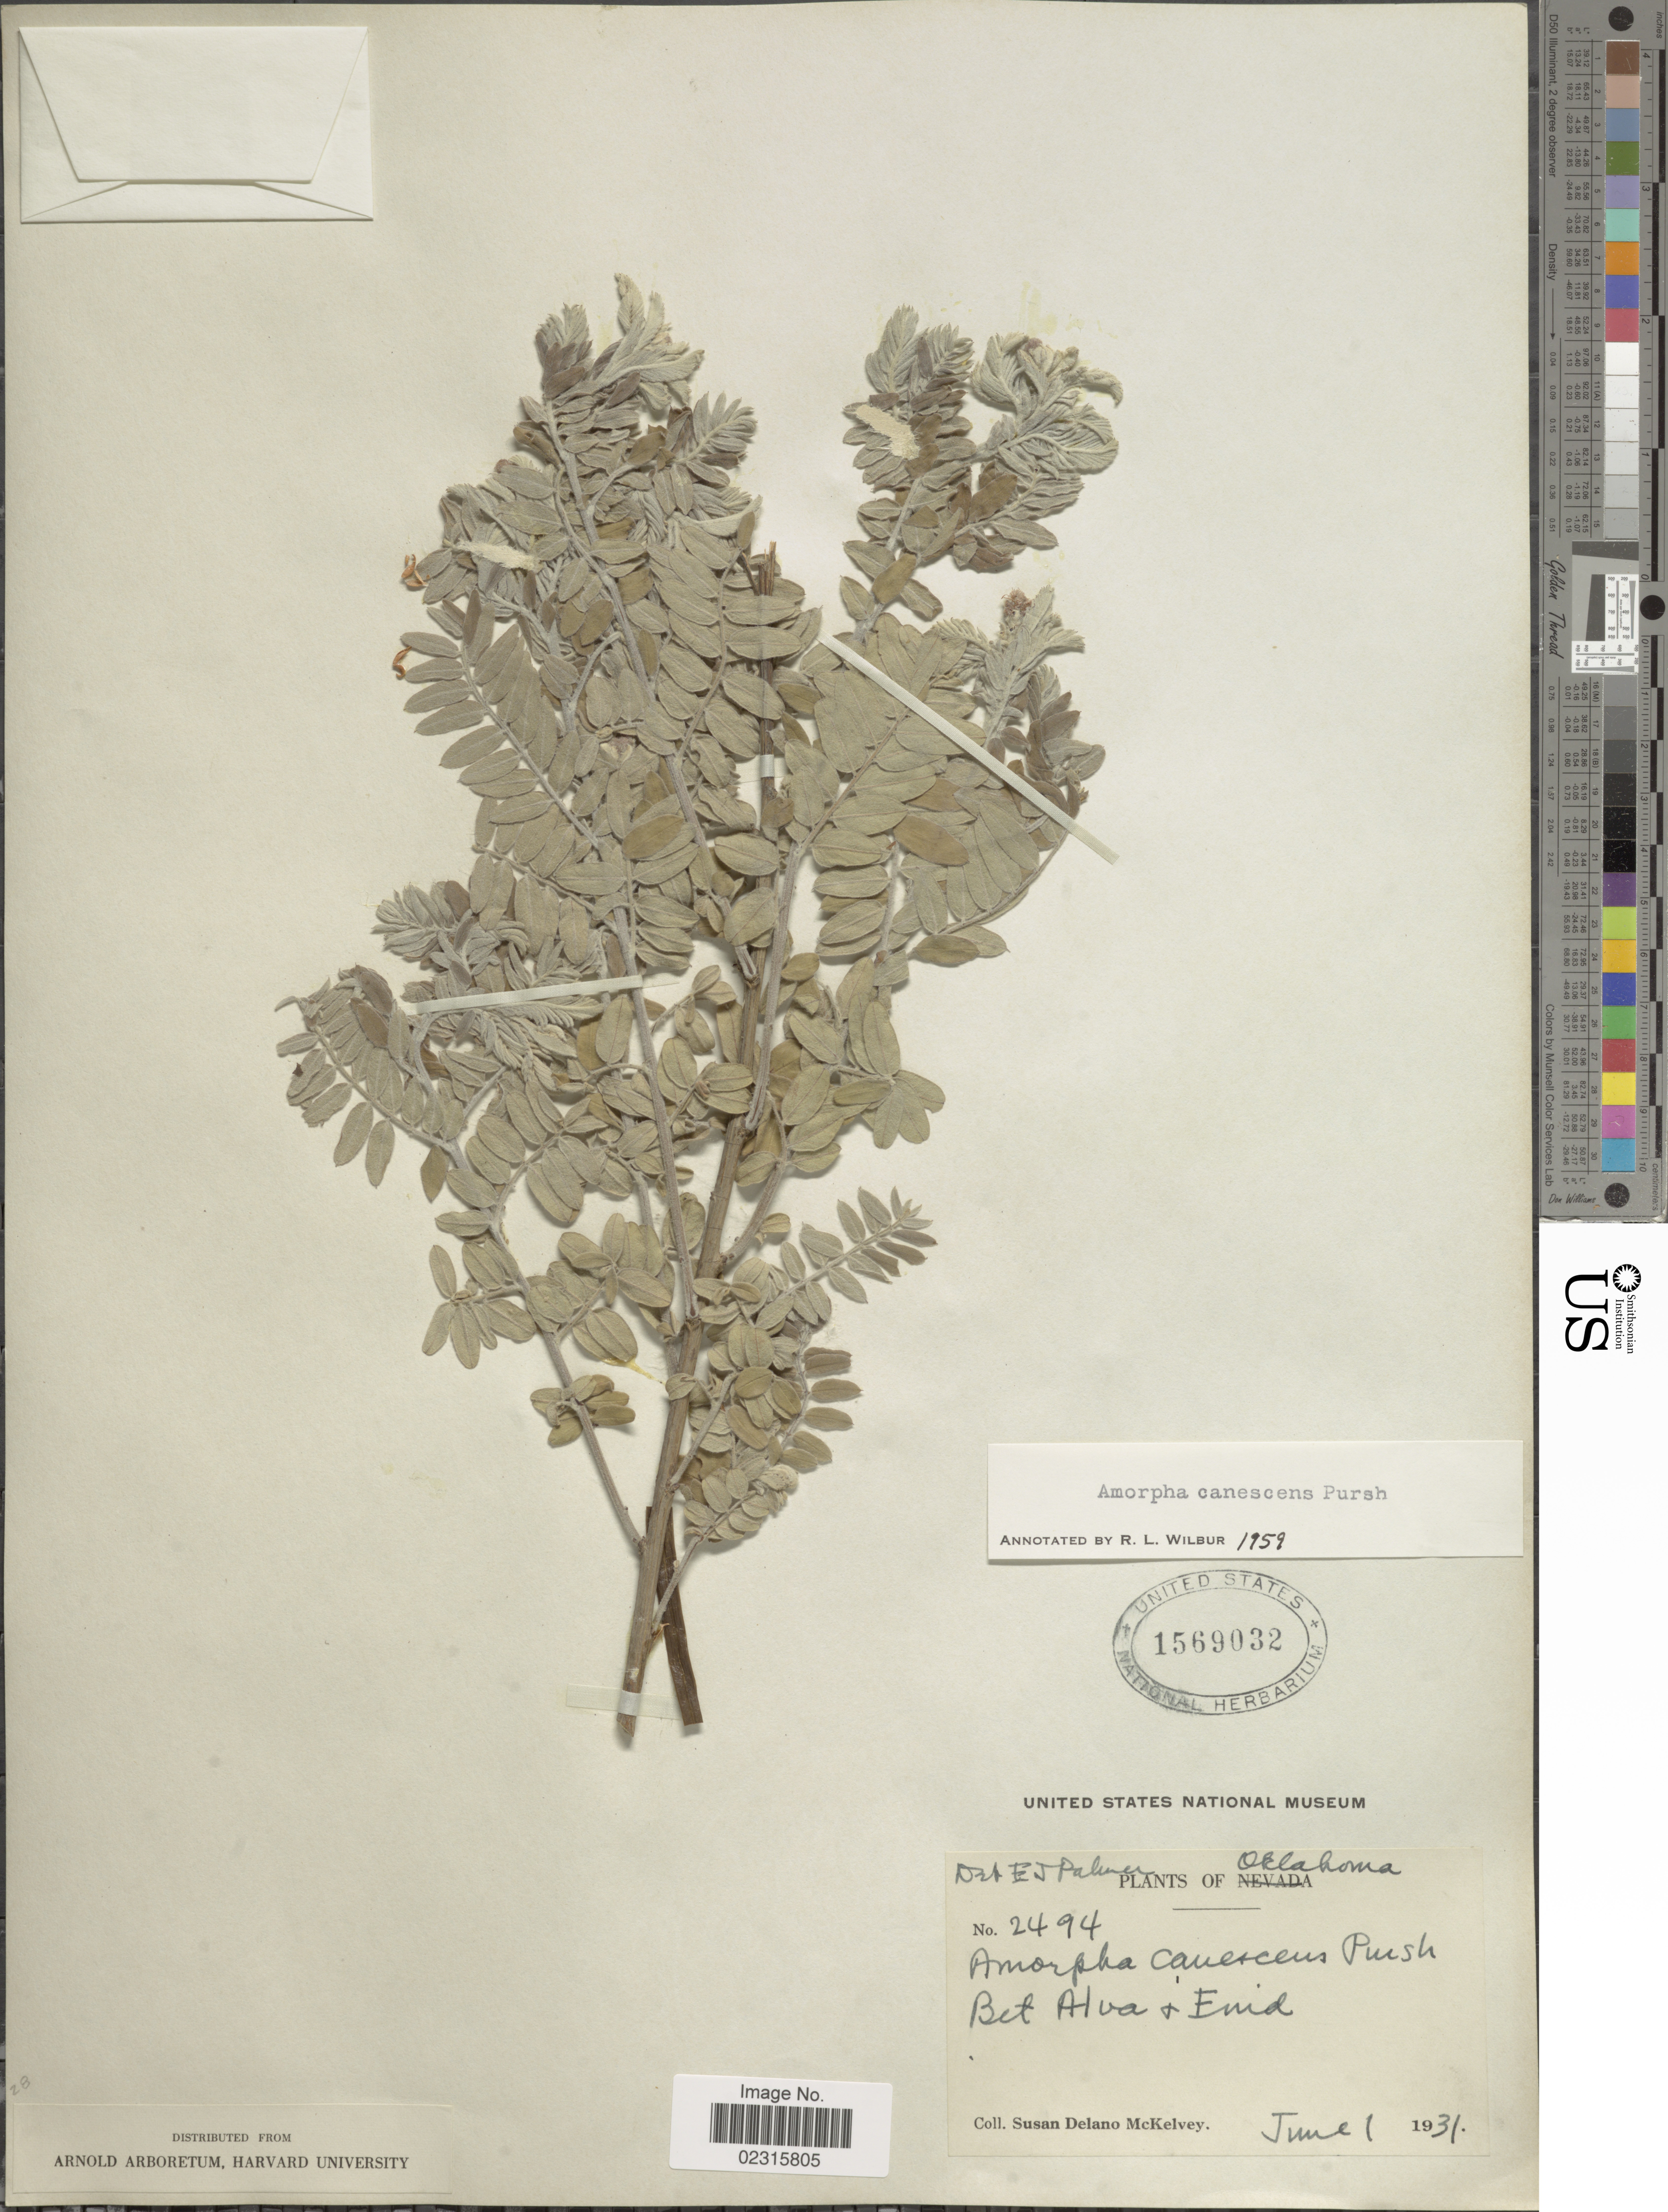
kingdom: Plantae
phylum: Tracheophyta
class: Magnoliopsida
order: Fabales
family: Fabaceae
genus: Amorpha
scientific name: Amorpha canescens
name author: Pursh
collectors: S. A. McKelvey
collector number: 2494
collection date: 1931-06-01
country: United States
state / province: Oklahoma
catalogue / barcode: US 1569032